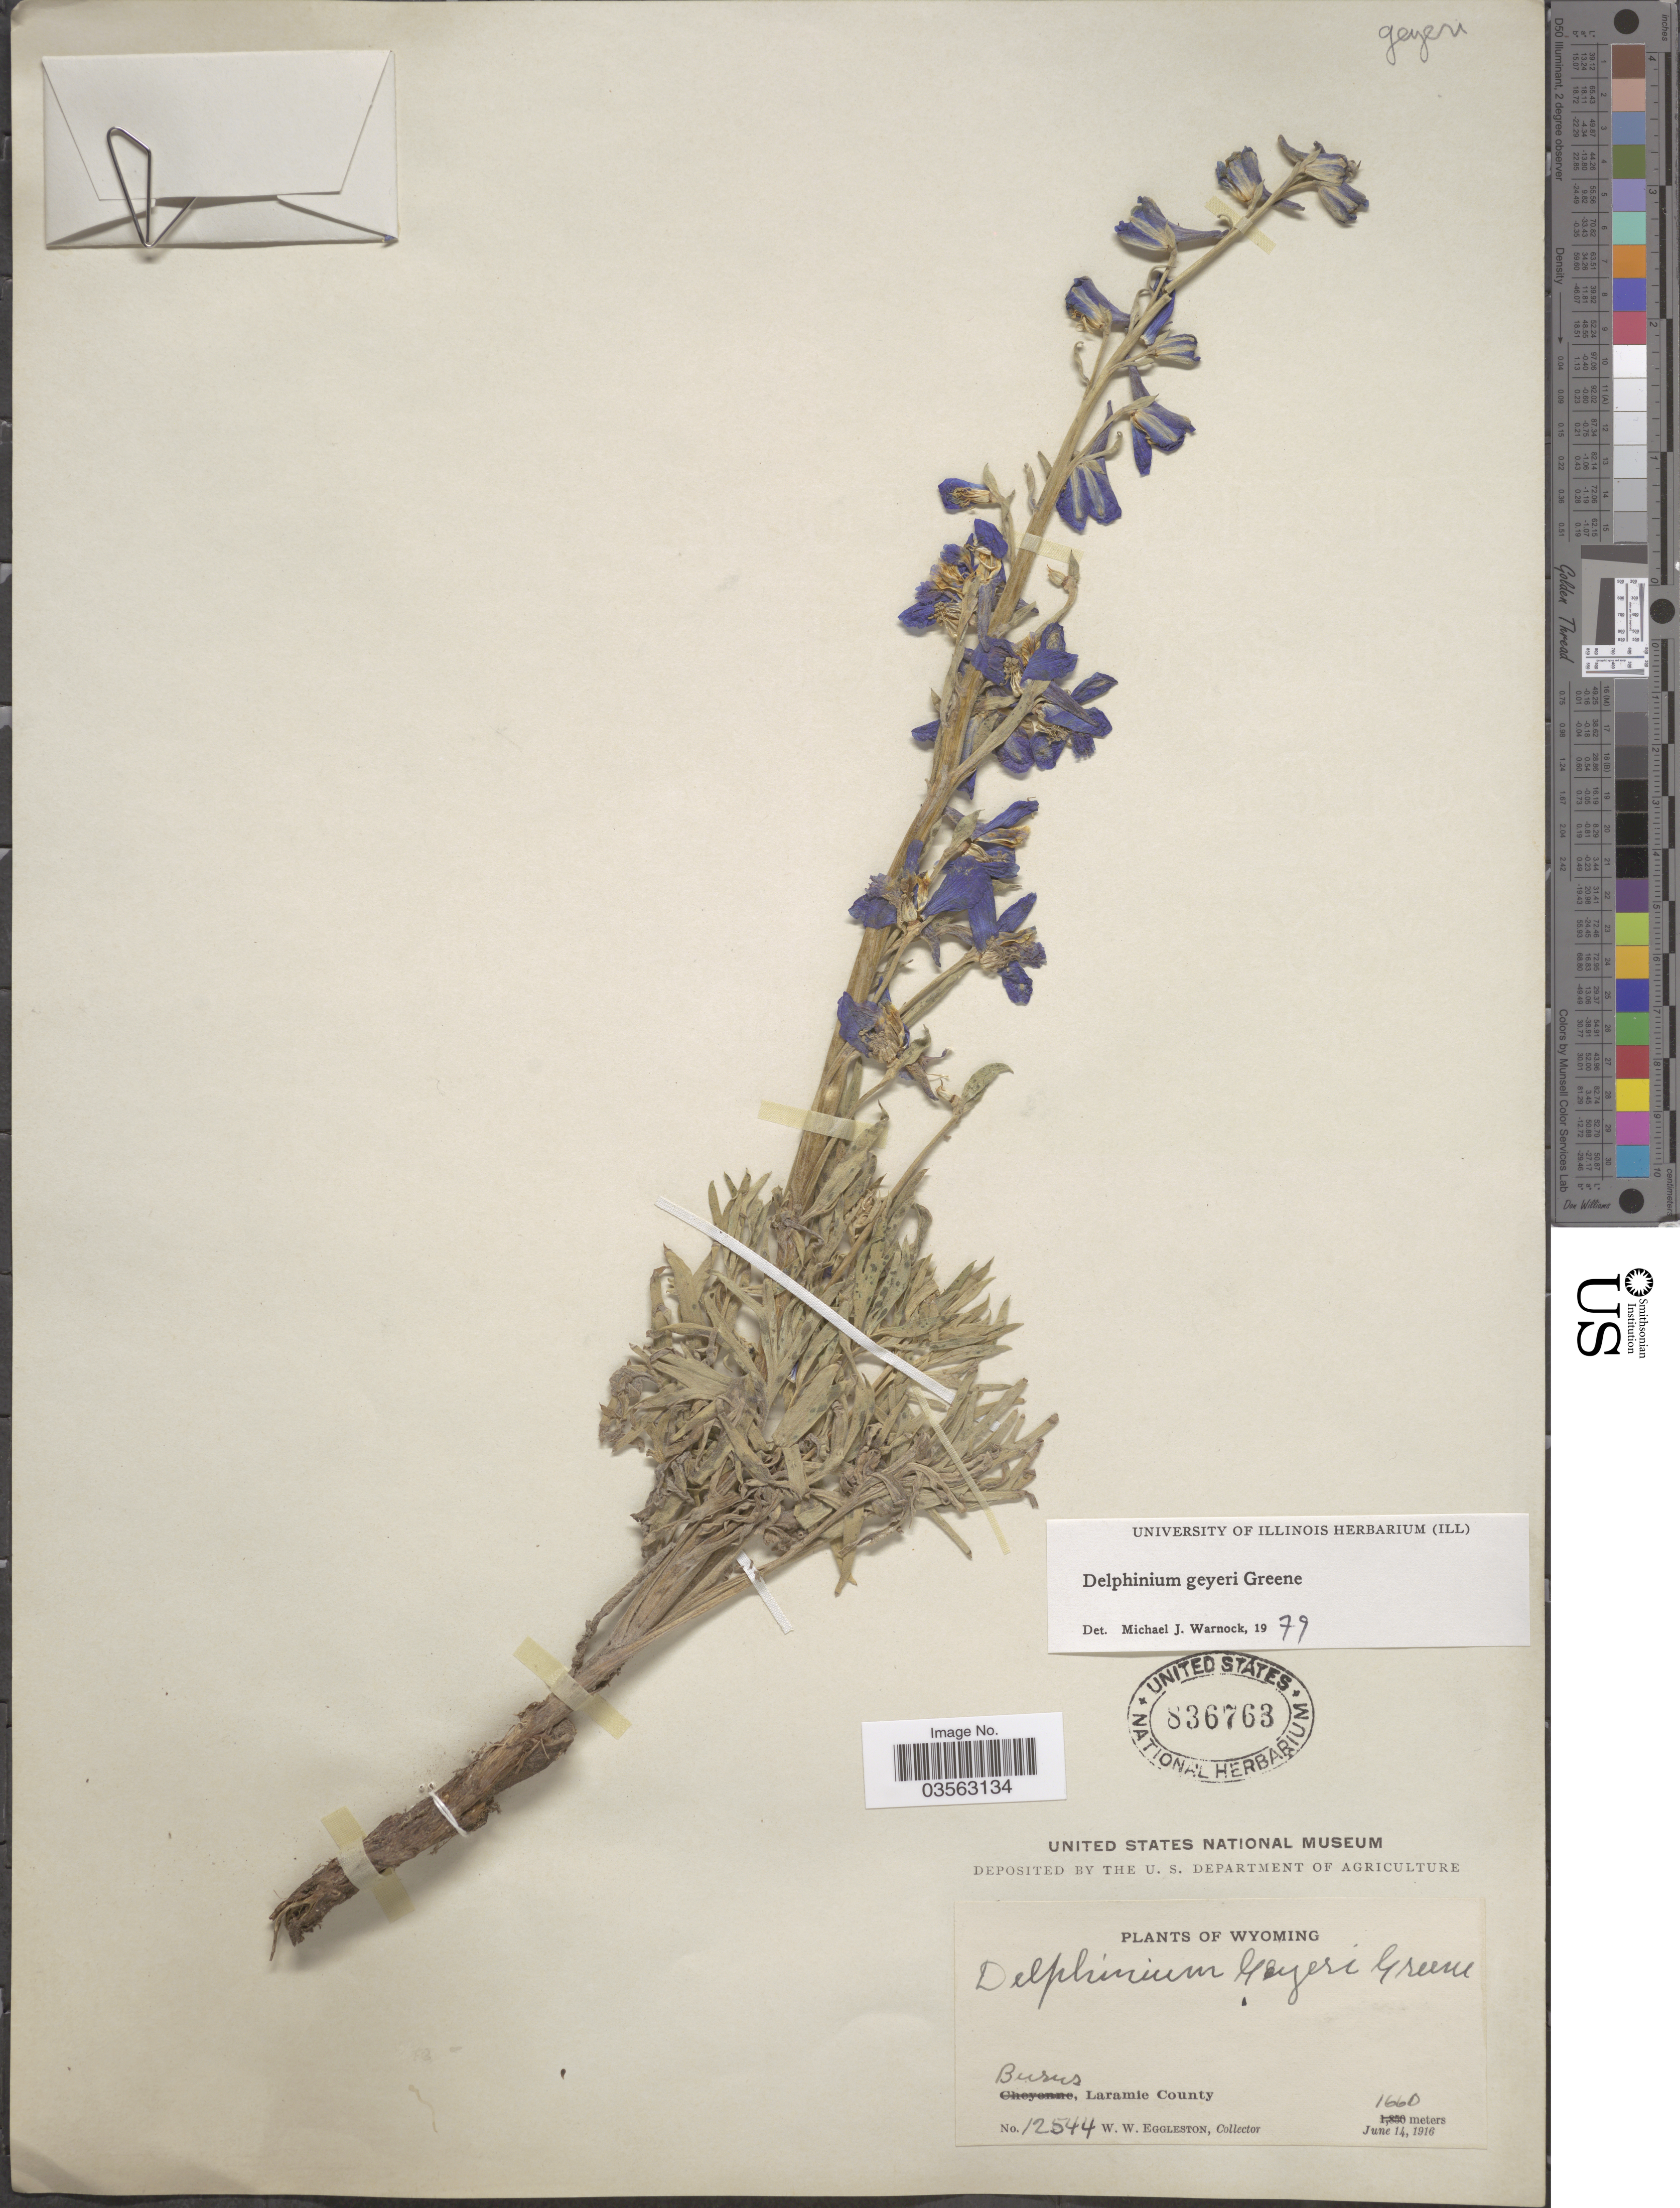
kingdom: Plantae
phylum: Tracheophyta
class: Magnoliopsida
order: Ranunculales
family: Ranunculaceae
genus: Delphinium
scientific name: Delphinium geyeri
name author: Greene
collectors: W. W. Eggleston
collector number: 12544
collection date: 1916-06-14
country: United States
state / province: Wyoming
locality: Burns, Laramie County.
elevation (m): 1660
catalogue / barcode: US 836763